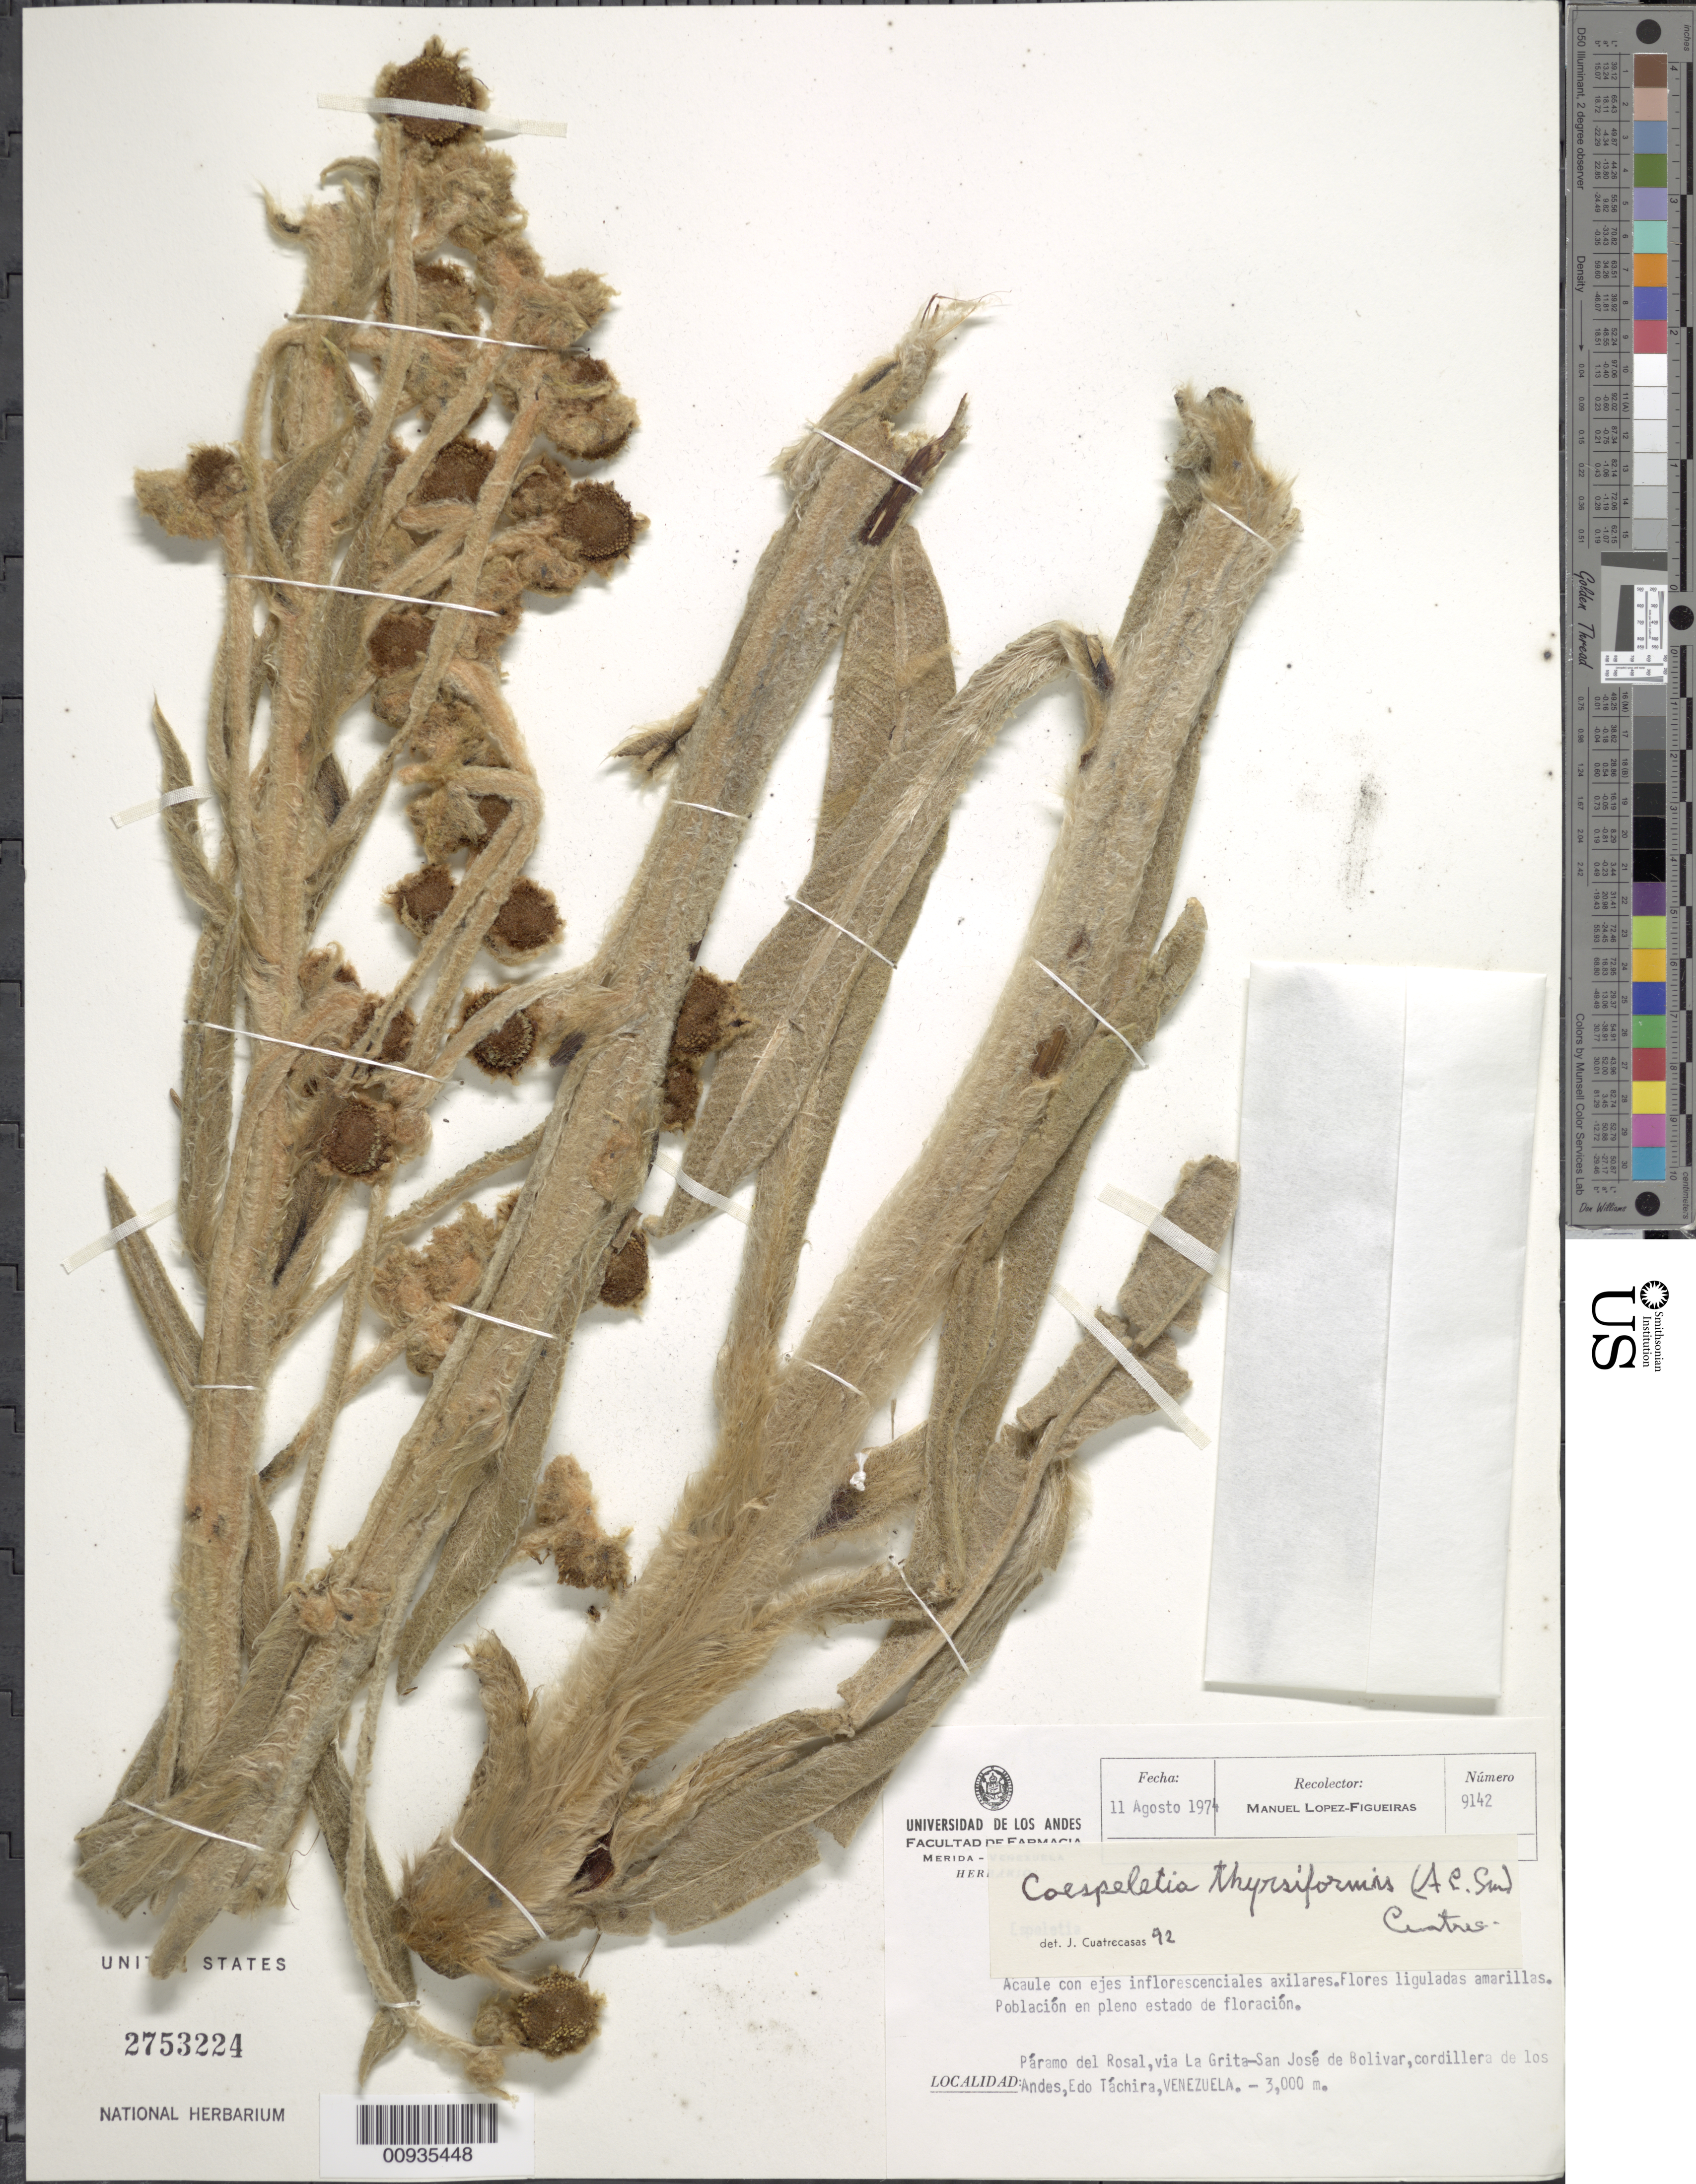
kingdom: Plantae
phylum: Tracheophyta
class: Magnoliopsida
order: Asterales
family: Asteraceae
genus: Coespeletia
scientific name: Coespeletia thyrsiformis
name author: (A.C. Sm.) Cuatrec.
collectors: M. López Figueiras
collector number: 9142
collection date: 1974-08-11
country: Venezuela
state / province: Tachira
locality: Paramo del Rosal, via La Grita-San Jose de Bolivar, cordillera de los Andes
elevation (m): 3000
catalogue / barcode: US 2753224